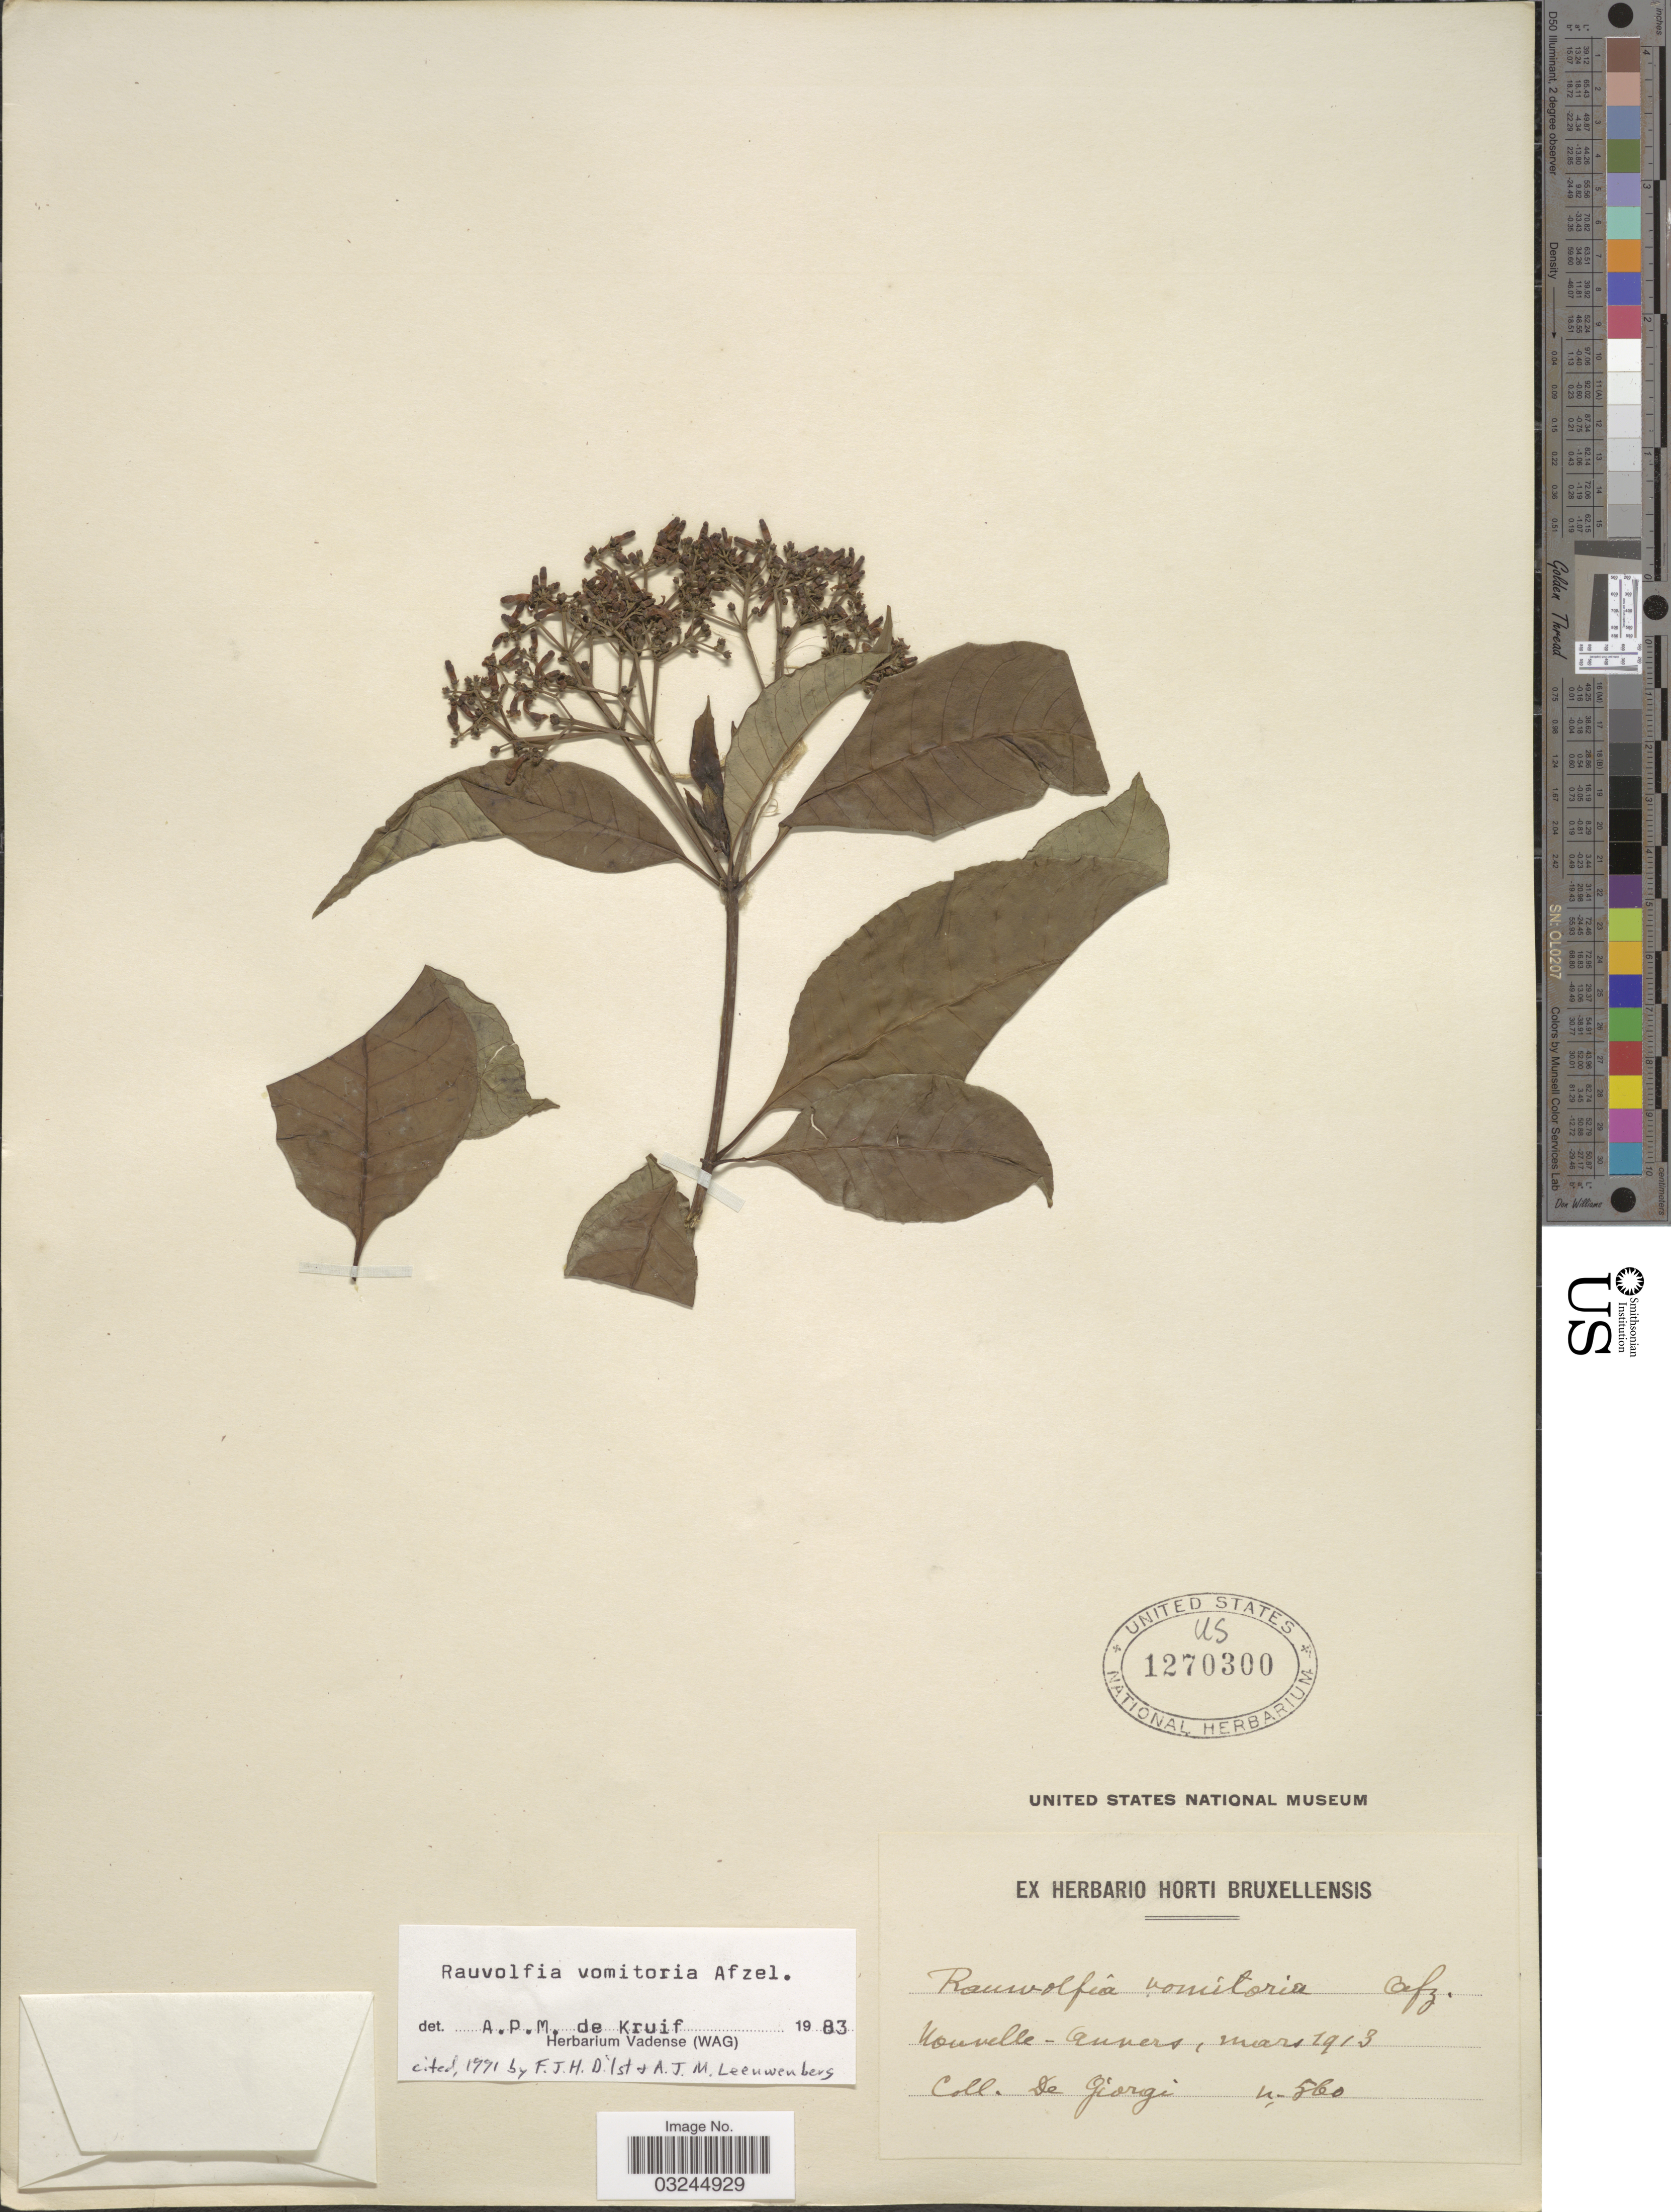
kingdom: Plantae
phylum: Tracheophyta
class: Magnoliopsida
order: Gentianales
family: Apocynaceae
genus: Rauvolfia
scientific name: Rauvolfia vomitoria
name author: Afzel.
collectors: D. Giorgi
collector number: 560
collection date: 1913-03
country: Congo, Democratic Republic of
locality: Nouvelle-Anvers.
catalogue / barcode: US 1270300